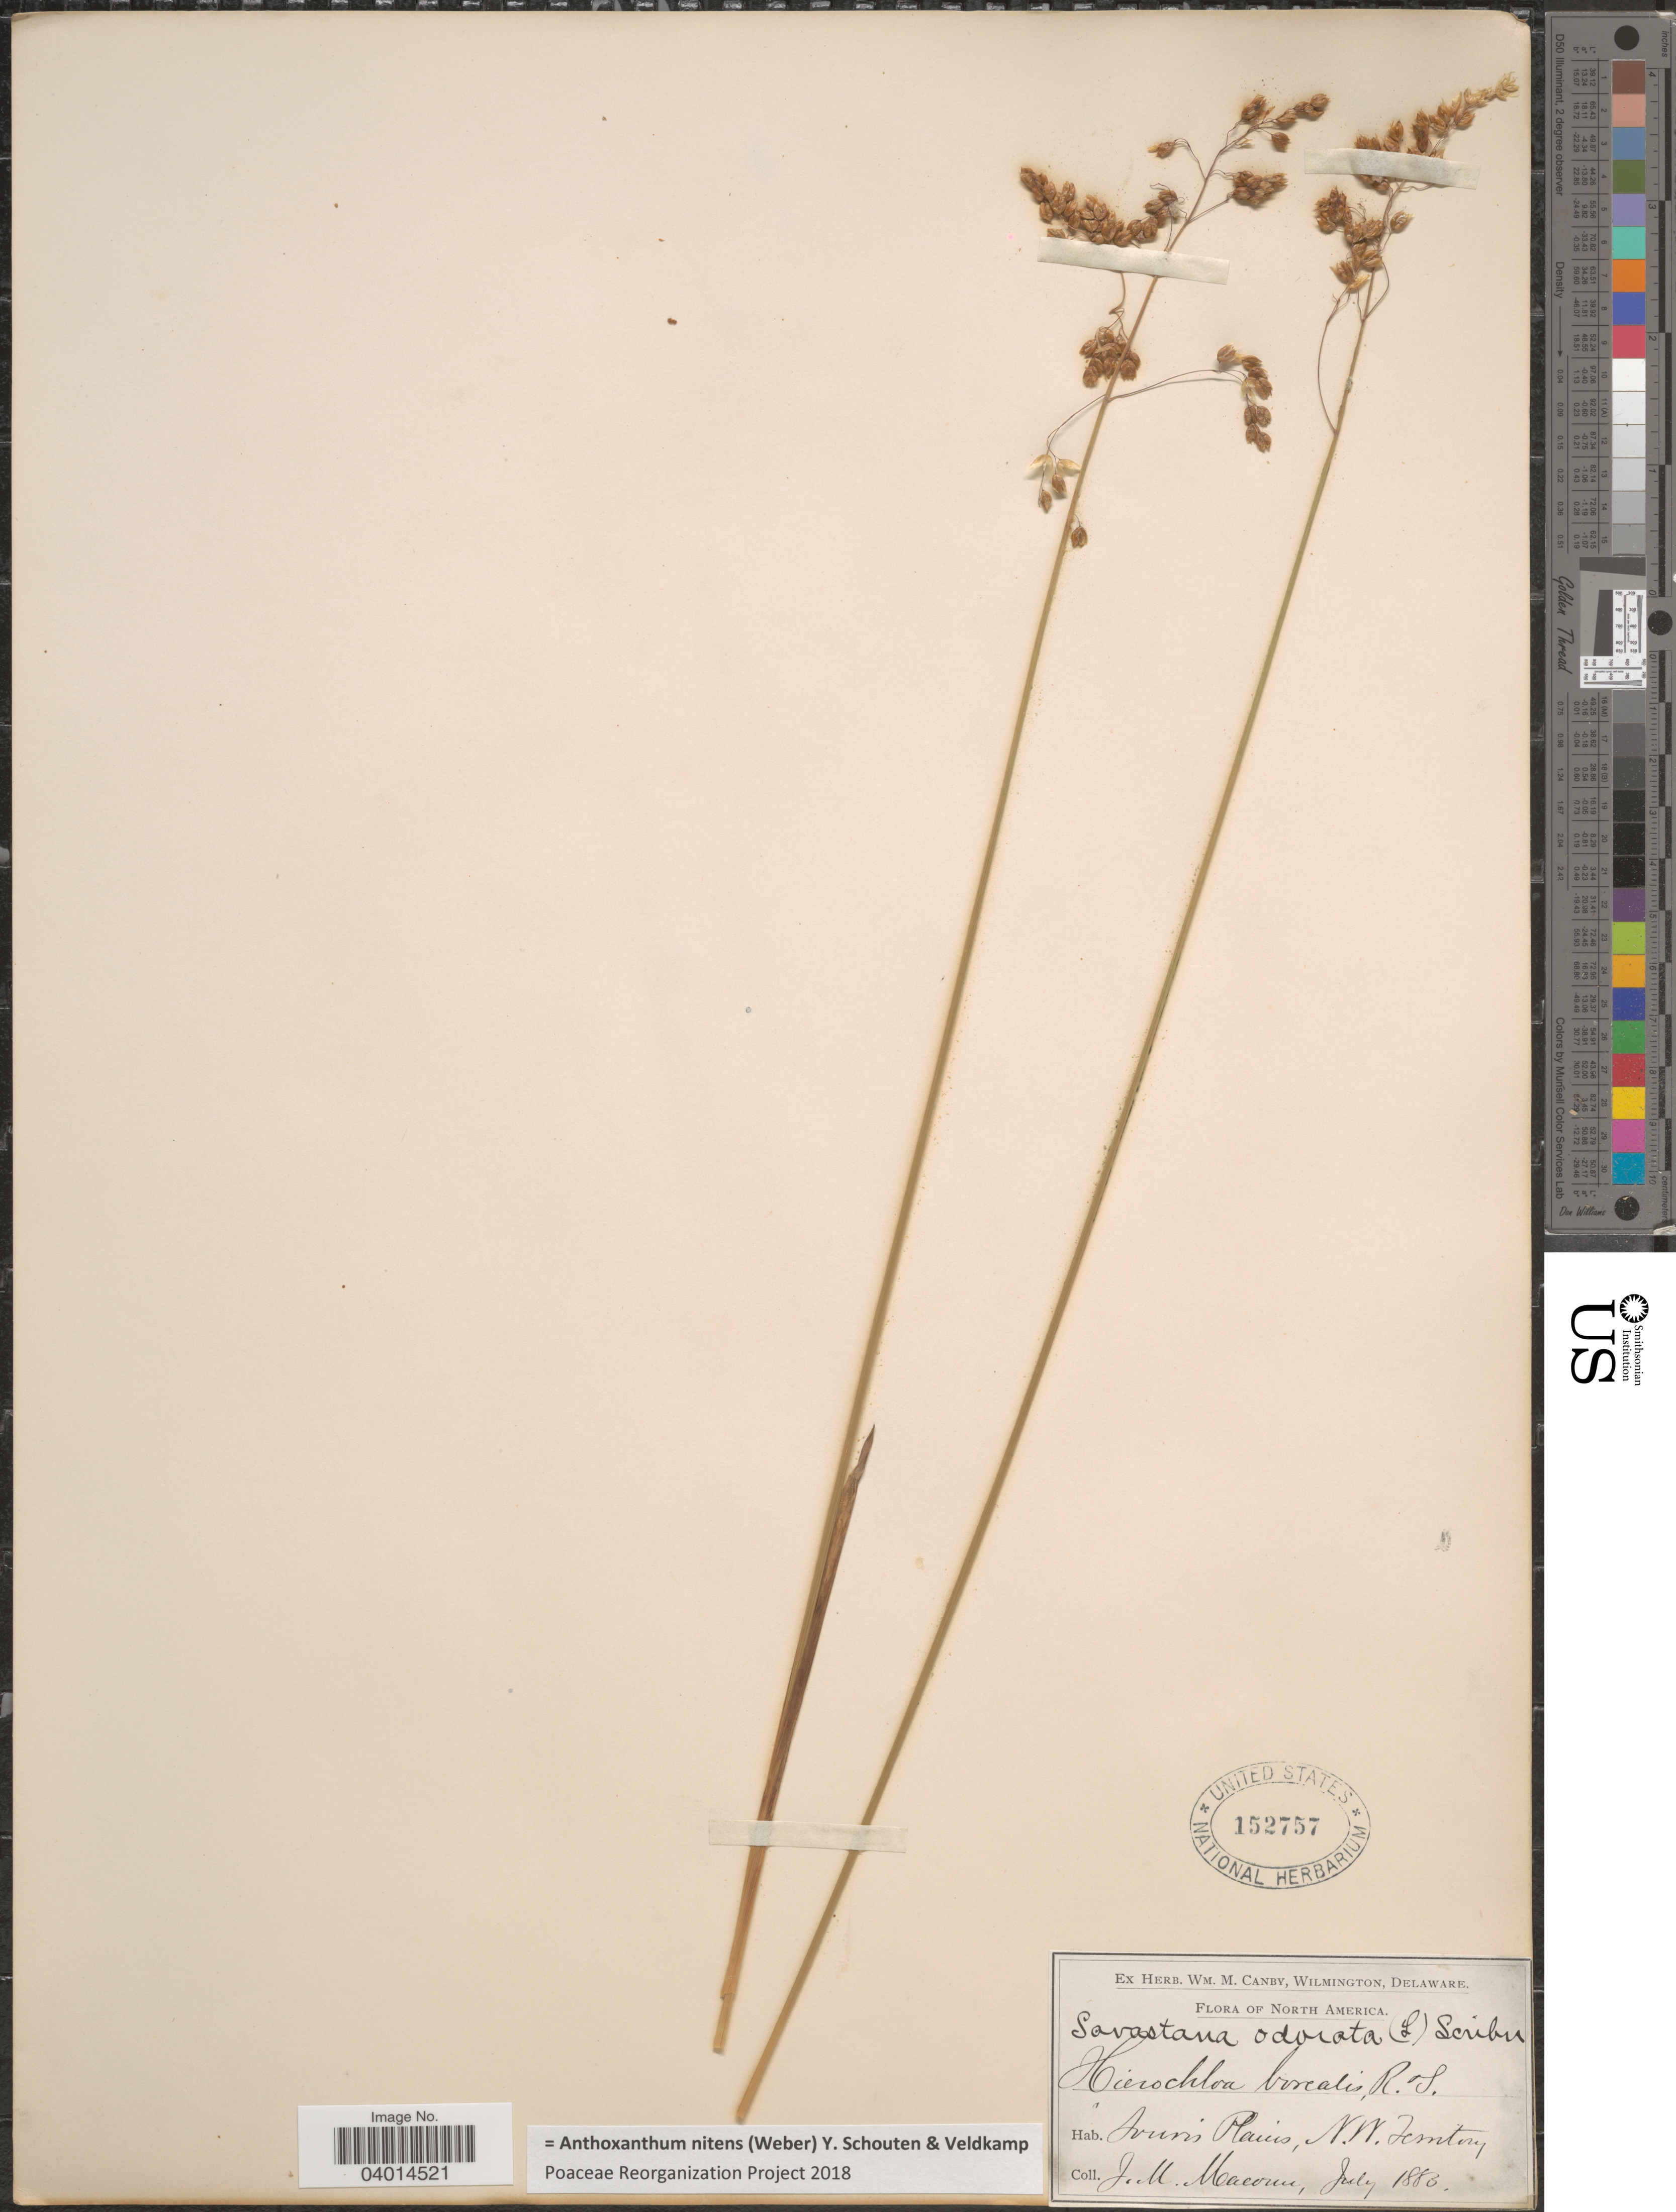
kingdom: Plantae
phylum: Tracheophyta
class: Liliopsida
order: Poales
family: Poaceae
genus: Anthoxanthum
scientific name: Anthoxanthum nitens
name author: (G.H. Weber) R.T.A. Schouten & Veldkamp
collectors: J. M. Macoun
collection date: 1883-07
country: Canada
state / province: Northwest Territories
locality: Souris Plains, N.W. Territory.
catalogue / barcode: US 152757